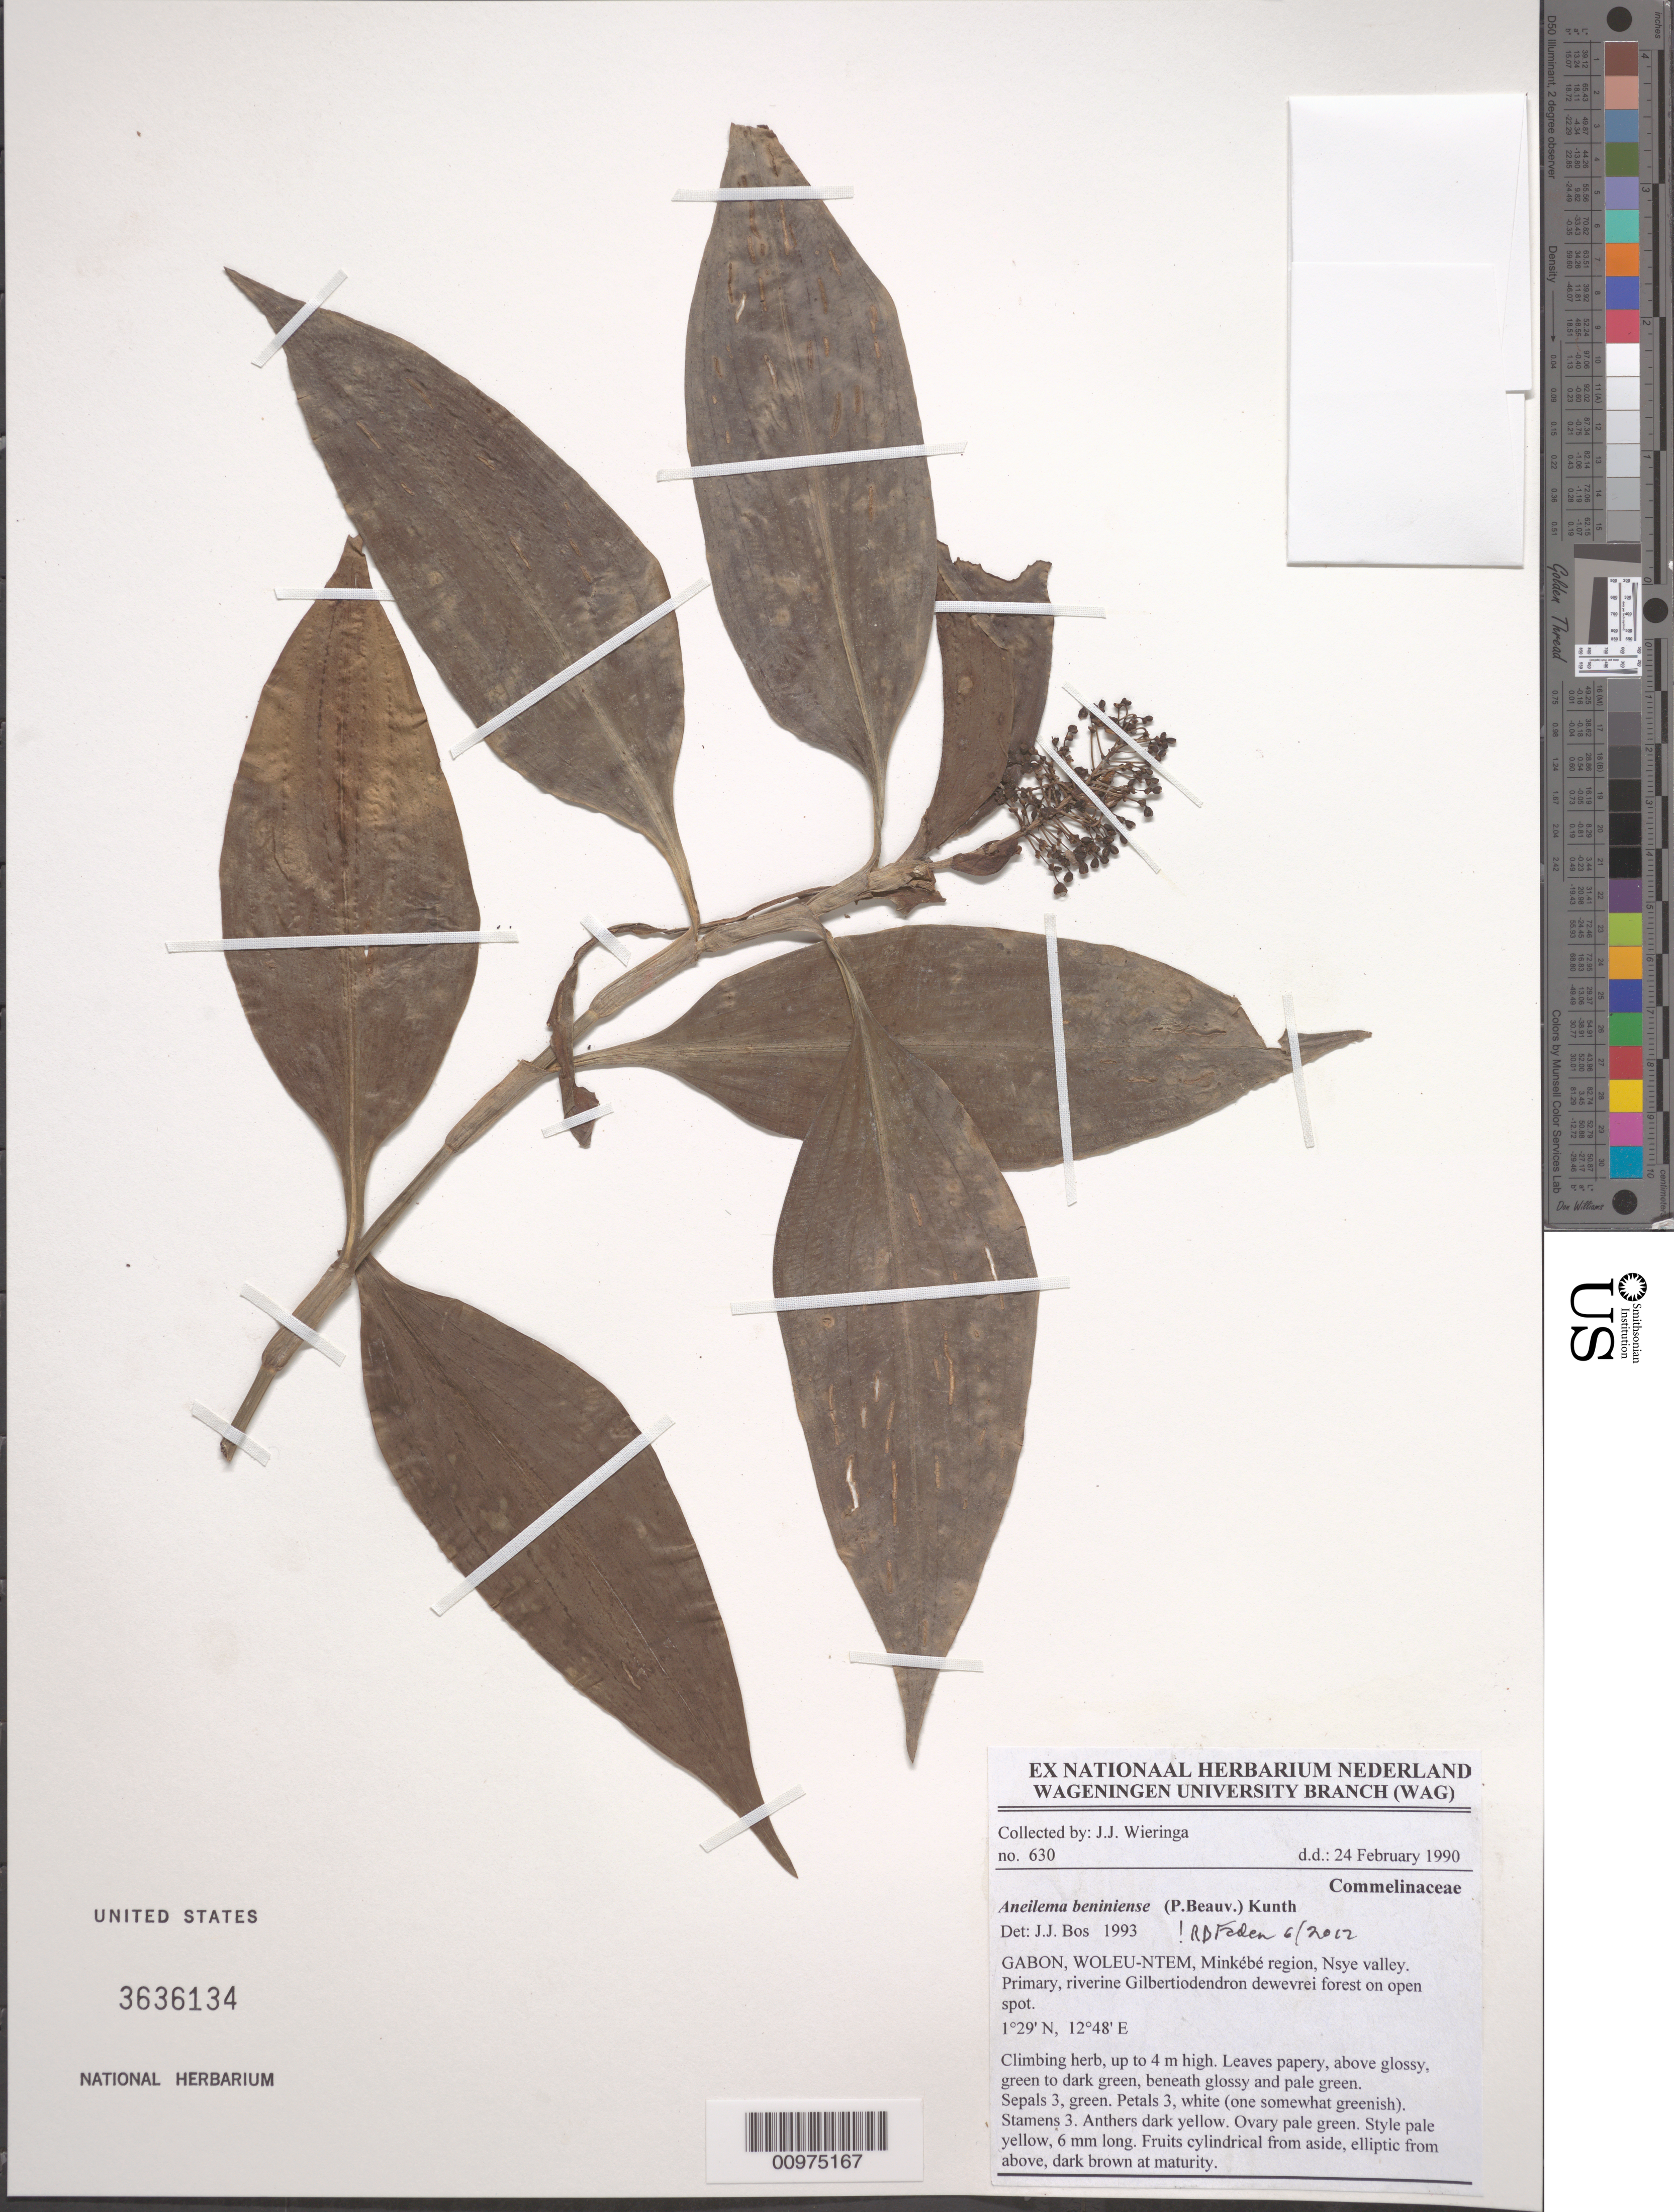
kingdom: Plantae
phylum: Tracheophyta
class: Liliopsida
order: Commelinales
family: Commelinaceae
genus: Aneilema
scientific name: Aneilema beniniense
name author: (P. Beauv.) Kunth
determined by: Faden, Robert B., (US), Smithsonian Institution - National Museum of Natural History (UNITED STATES)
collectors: J. J. Wieringa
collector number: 630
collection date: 1990-02-24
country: Gabon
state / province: Woleu-Ntem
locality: Minkébé region, Nsye valley.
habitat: Primary, riverine Gilbertiodendron dewevrei forest on open spot.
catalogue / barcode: US 3636134